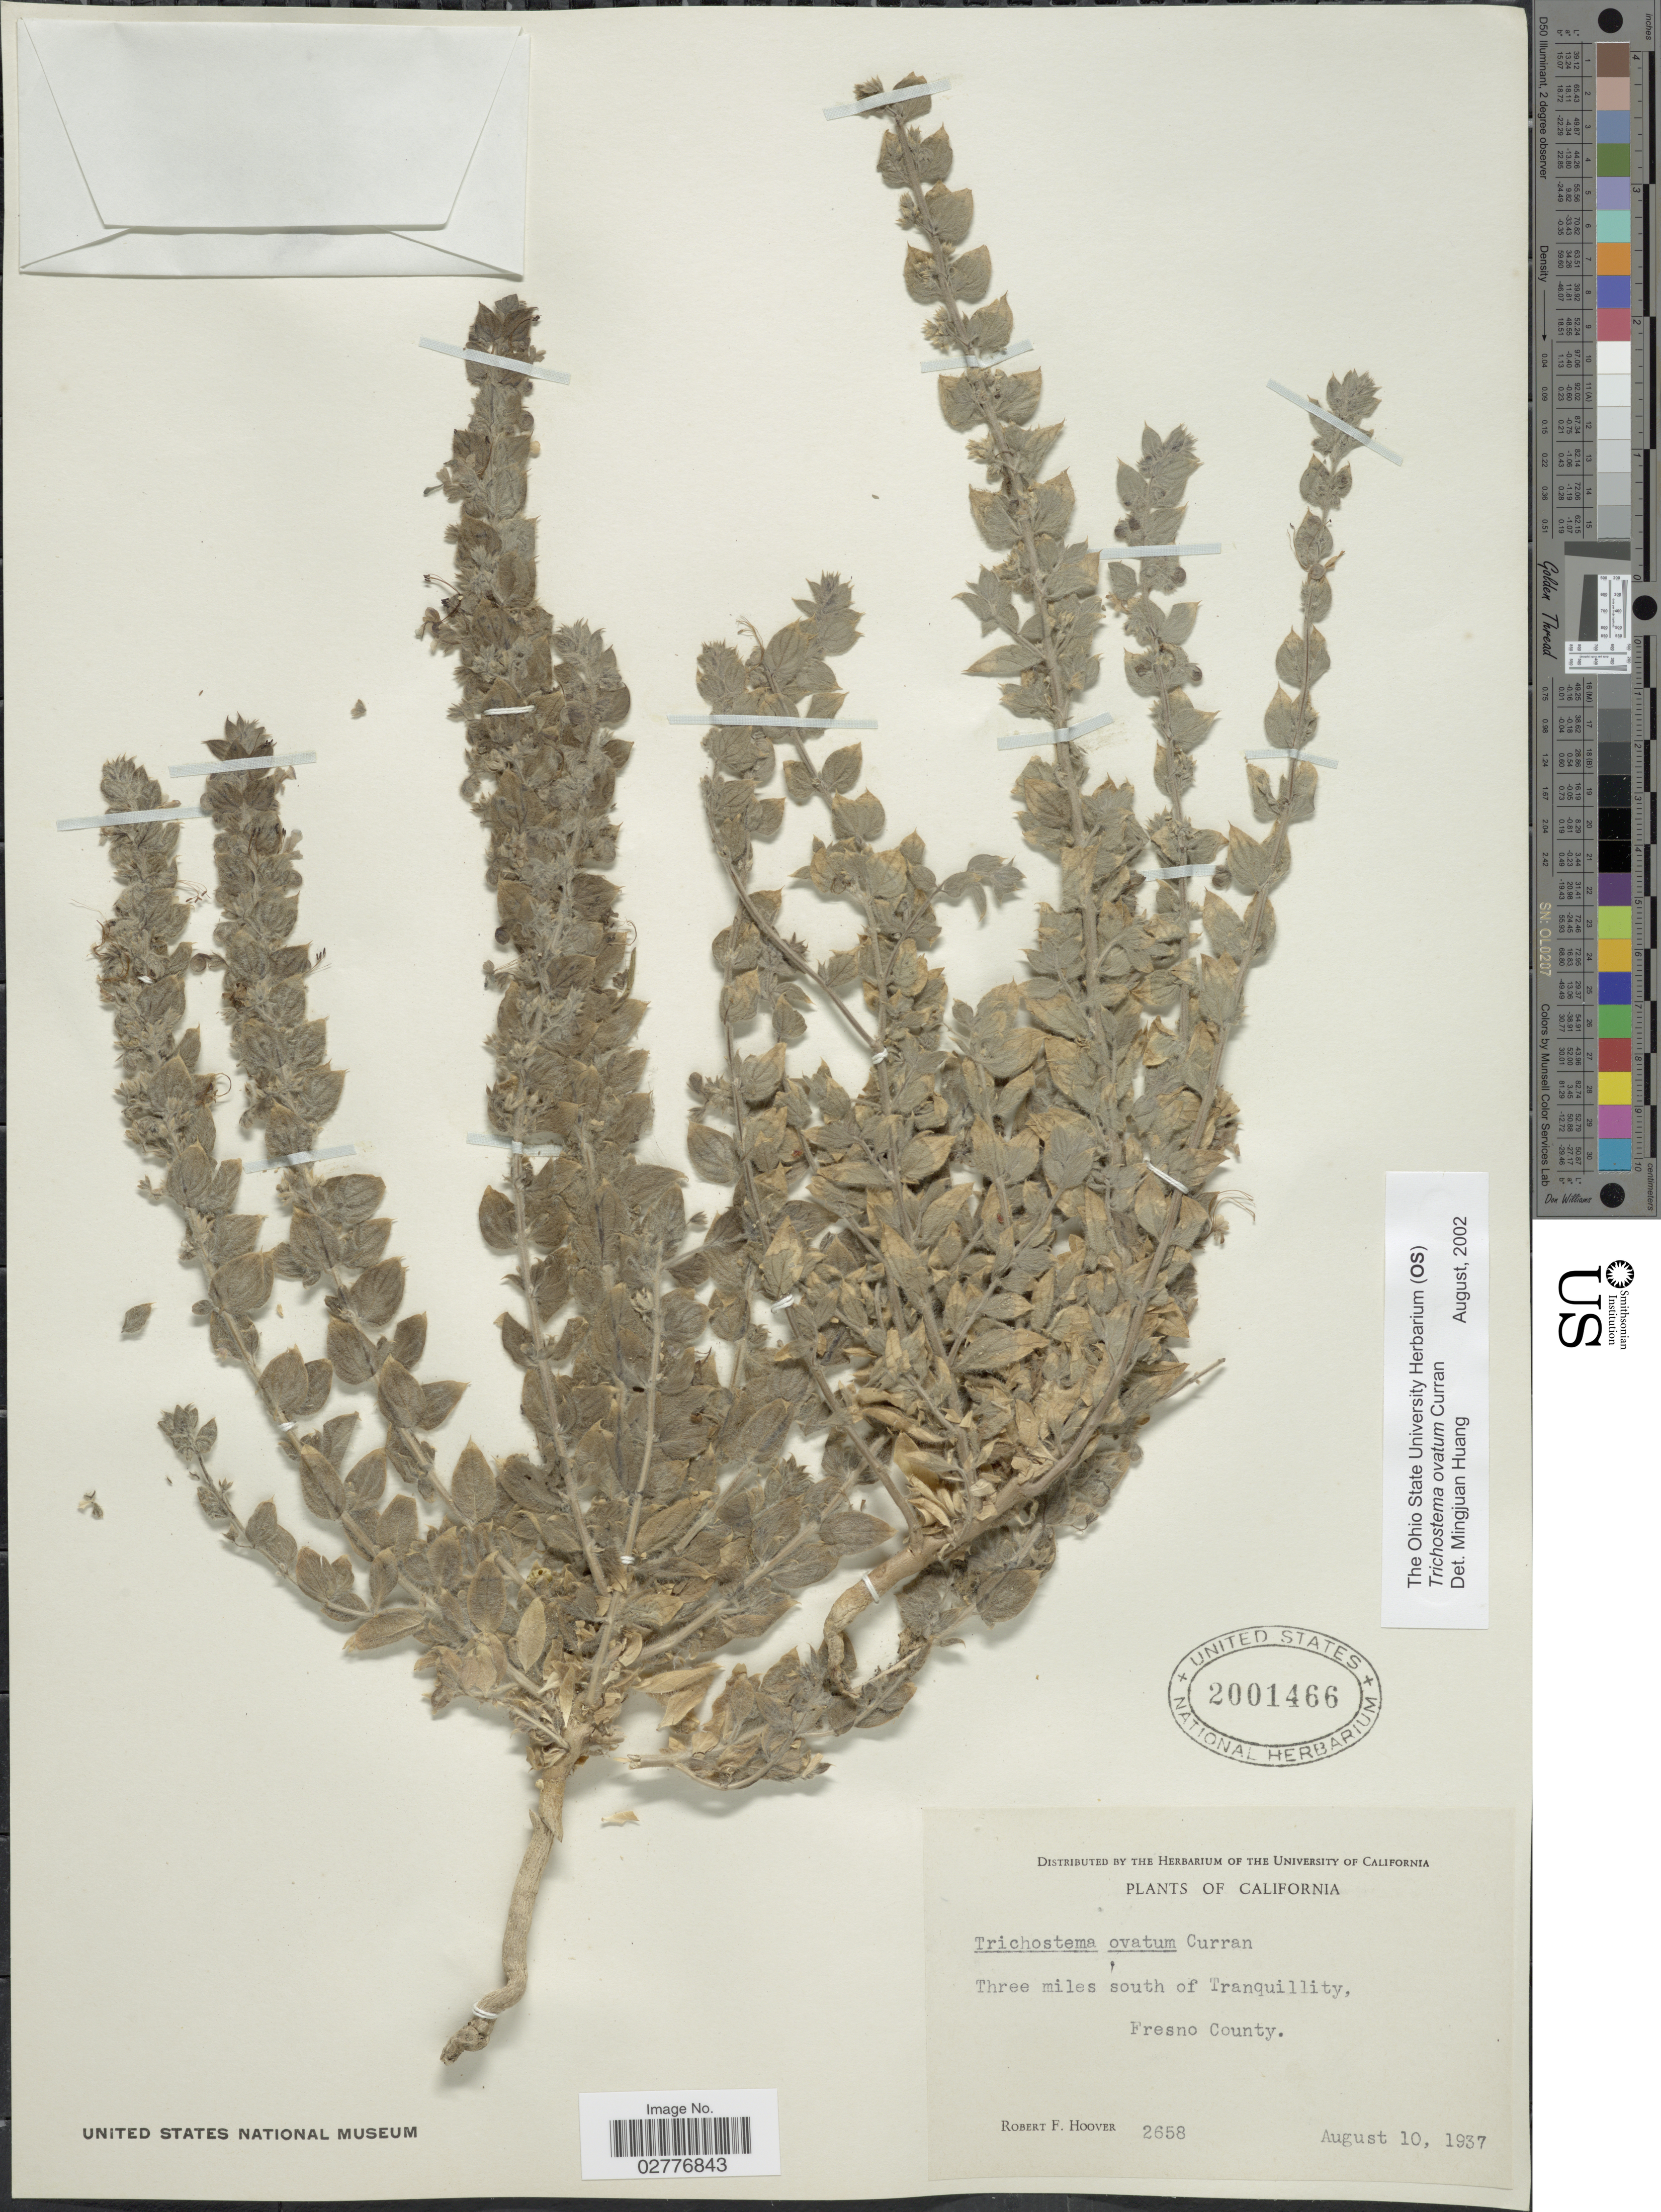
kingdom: Plantae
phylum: Tracheophyta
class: Magnoliopsida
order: Lamiales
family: Lamiaceae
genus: Trichostema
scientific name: Trichostema ovatum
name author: Curran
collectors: R. F. Hoover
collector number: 2658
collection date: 1937-08-10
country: United States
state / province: California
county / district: Fresno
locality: Three miles south of Tranquillity, Fresno County.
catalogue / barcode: US 2001466